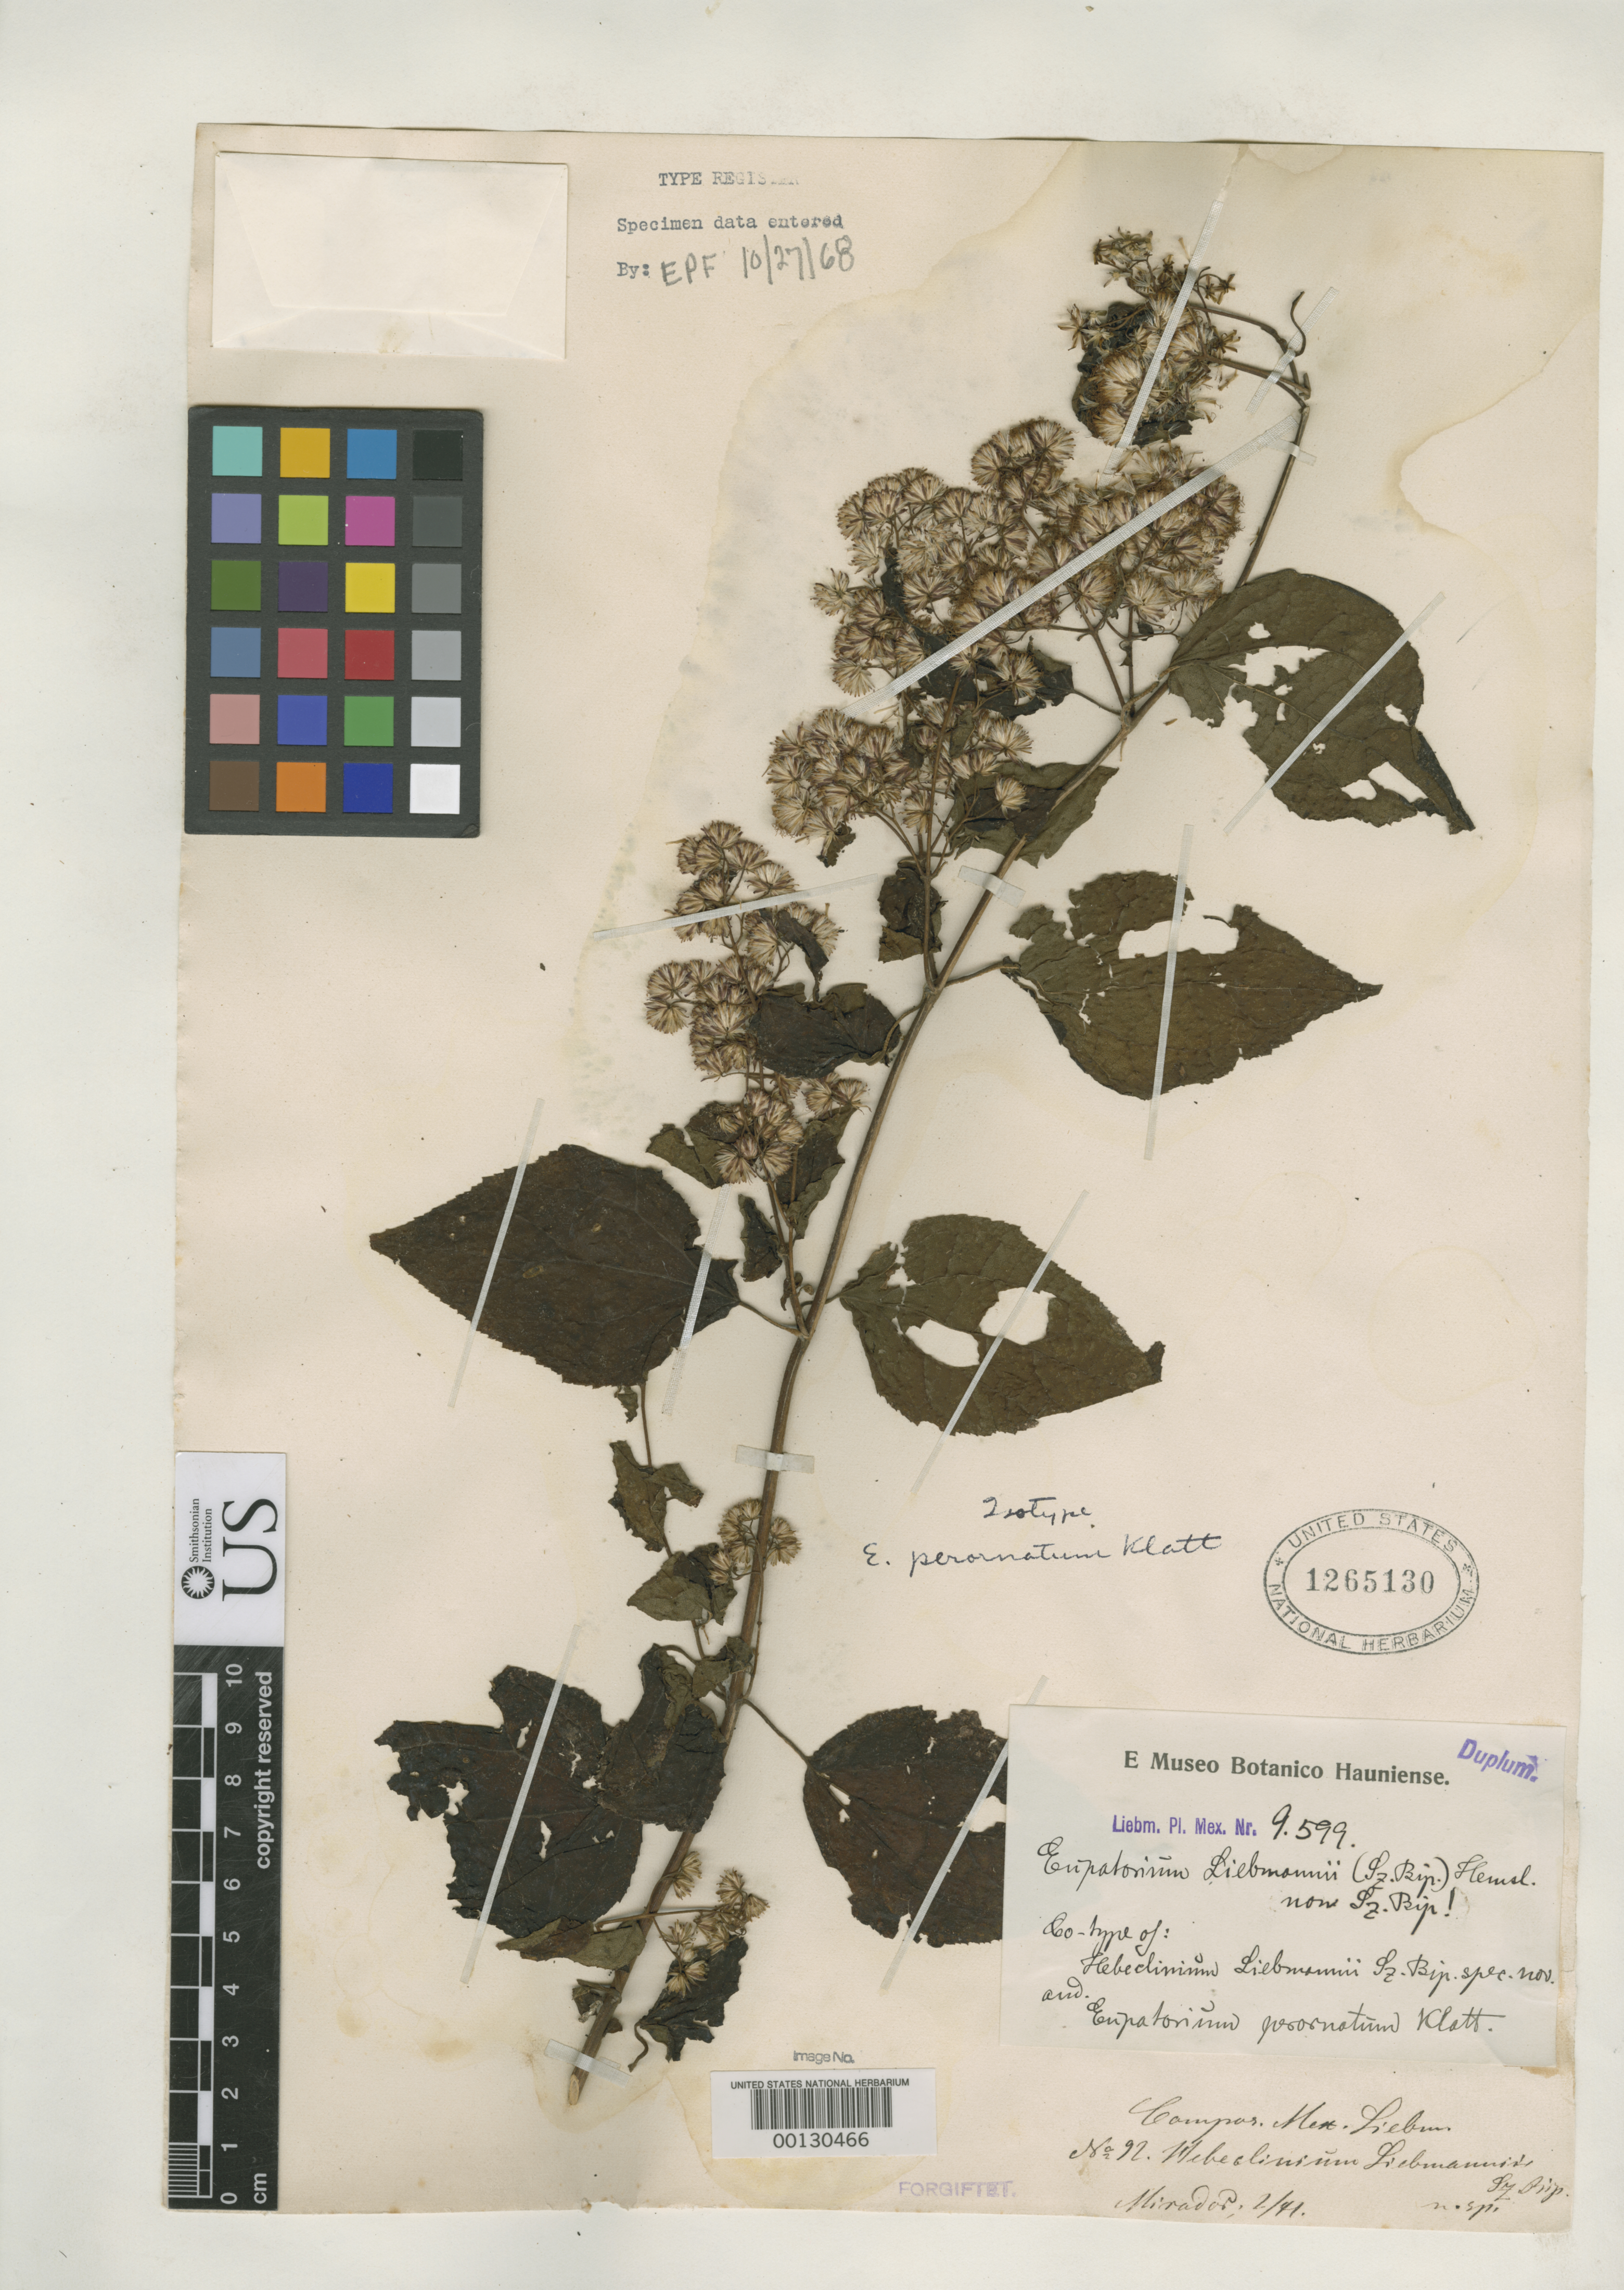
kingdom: Plantae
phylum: Tracheophyta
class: Magnoliopsida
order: Asterales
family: Asteraceae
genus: Eupatorium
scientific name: Eupatorium perornatum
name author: Klatt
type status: Type Material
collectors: F. M. Liebmann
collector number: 92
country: Mexico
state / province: Veracruz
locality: Mirador.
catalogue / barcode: US 1265130